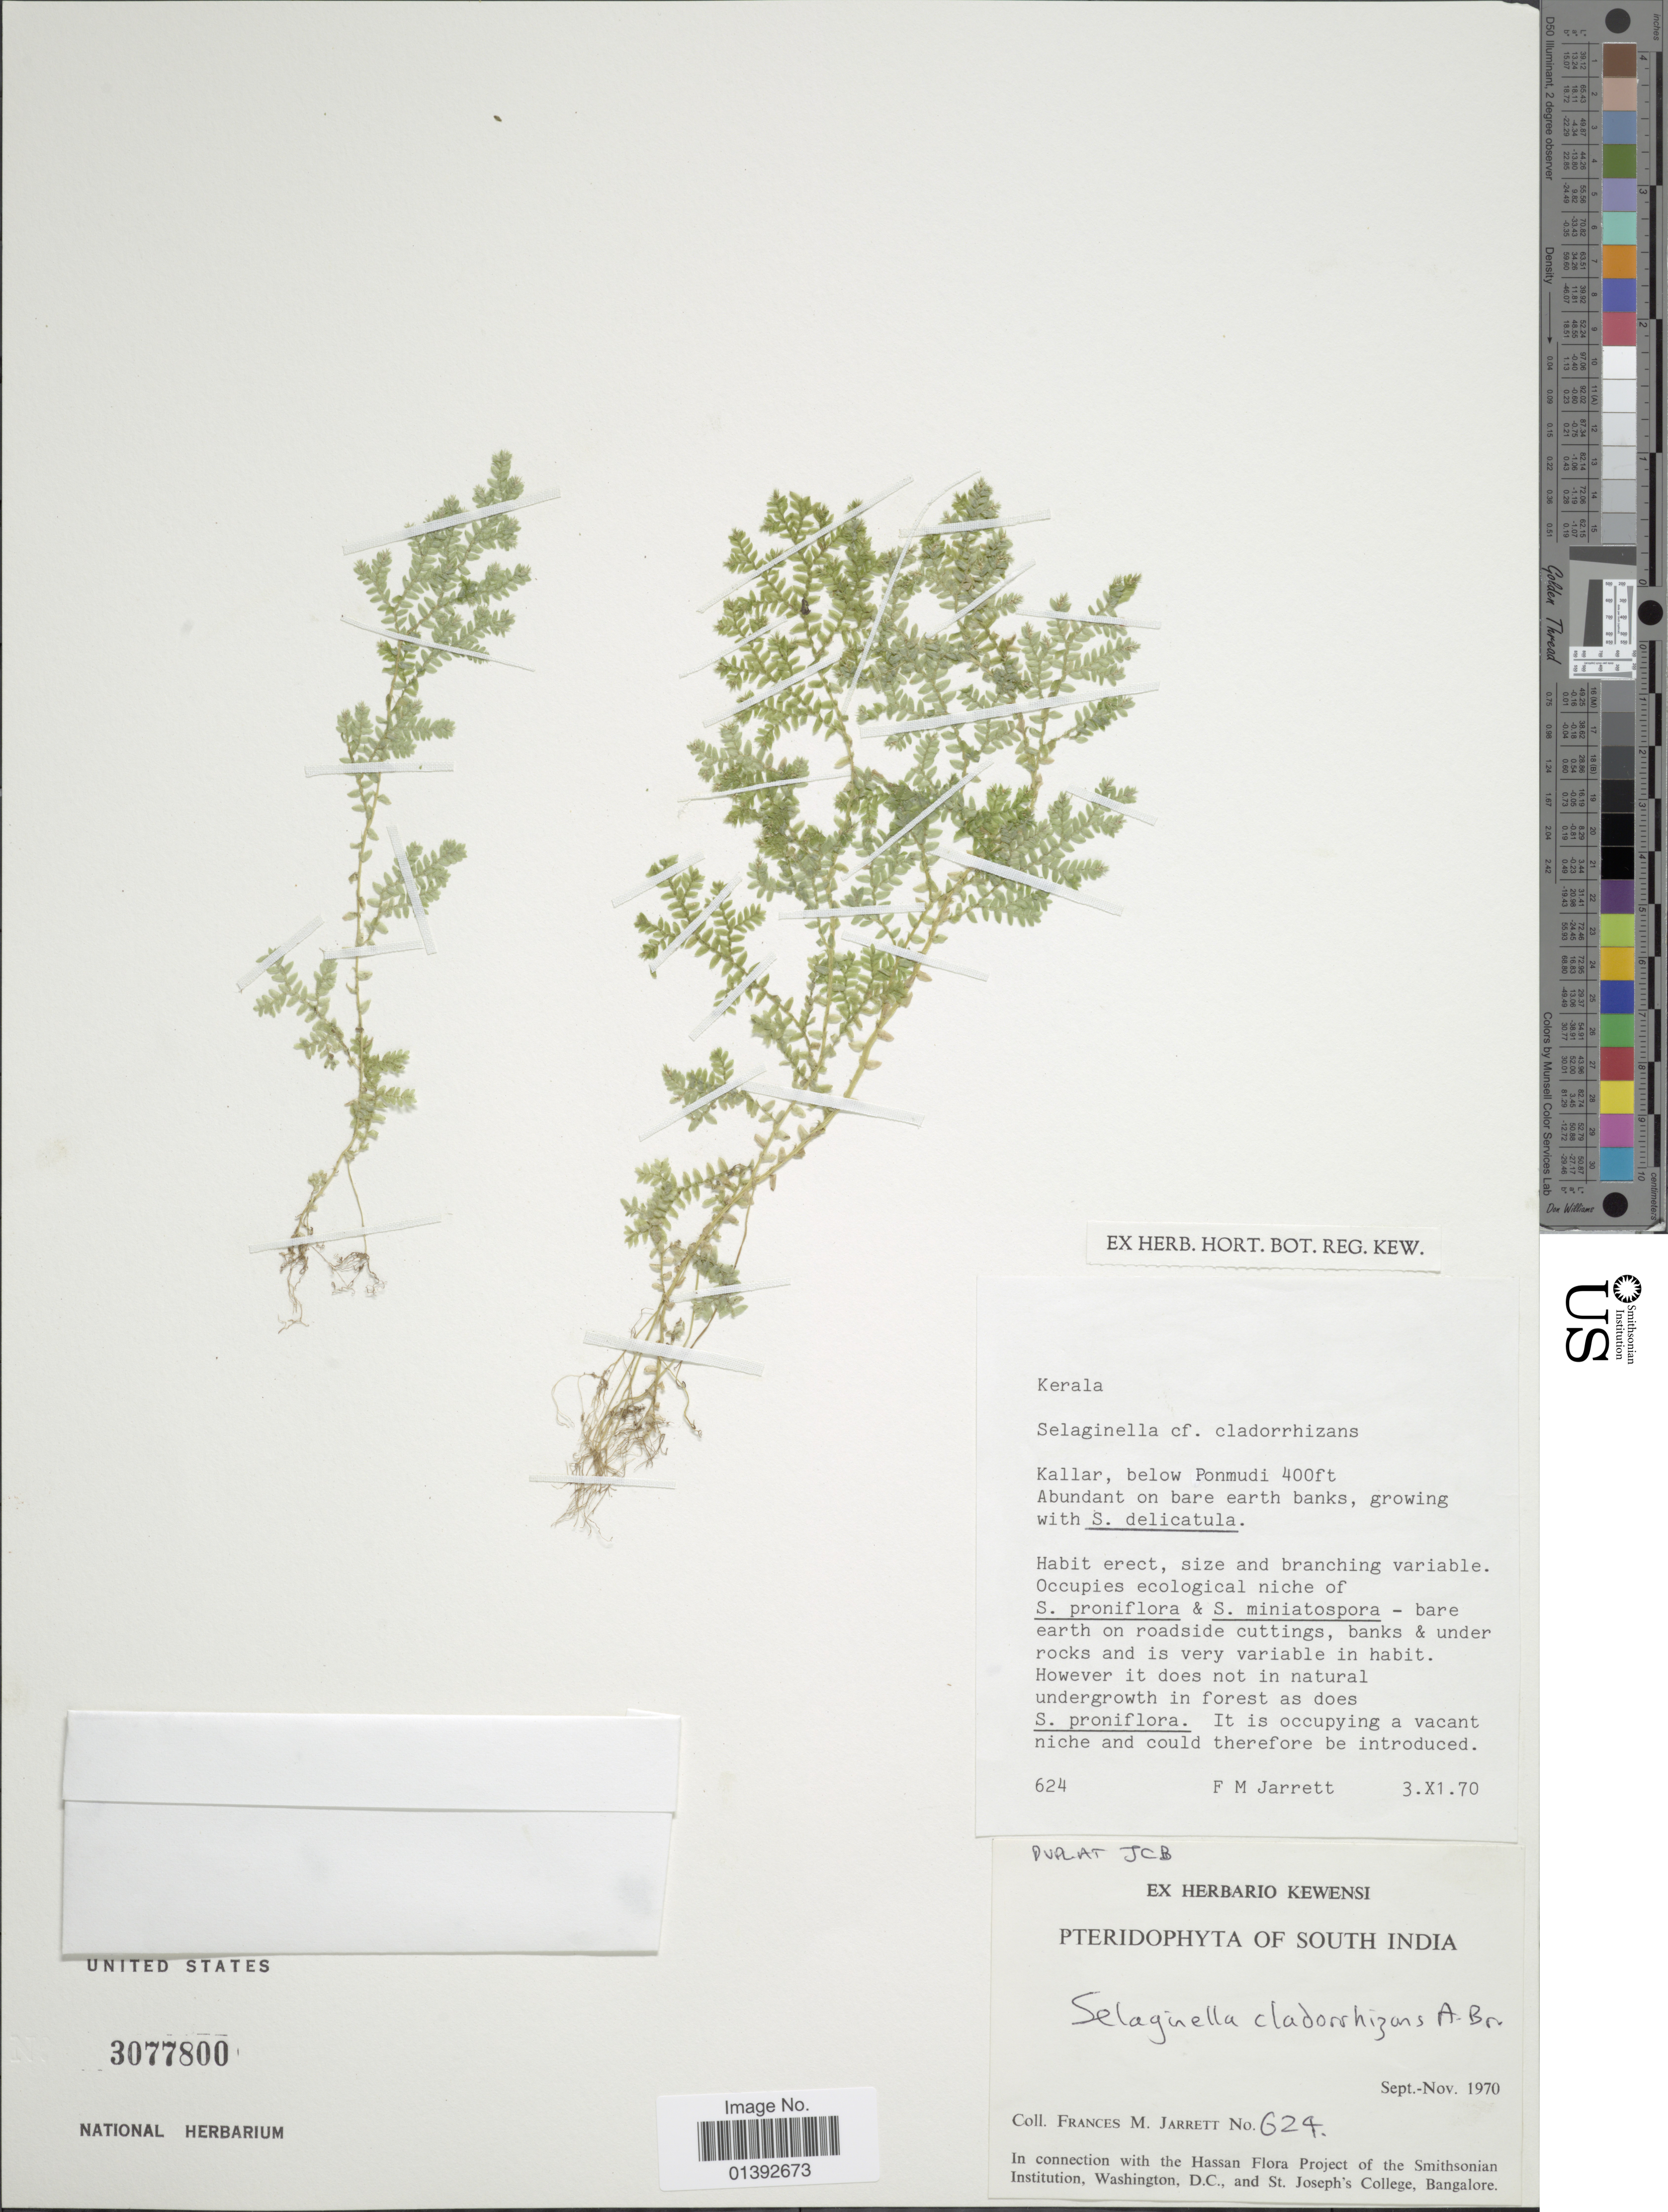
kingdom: Plantae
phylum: Tracheophyta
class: Lycopodiopsida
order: Selaginellales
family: Selaginellaceae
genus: Selaginella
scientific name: Selaginella cladorrhizans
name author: A. Br.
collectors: F. M. Jarrett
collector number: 624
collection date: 1970-11-03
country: India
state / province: Kerala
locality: Kallar, below Ponmudi, South India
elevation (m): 122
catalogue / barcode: US 3077800